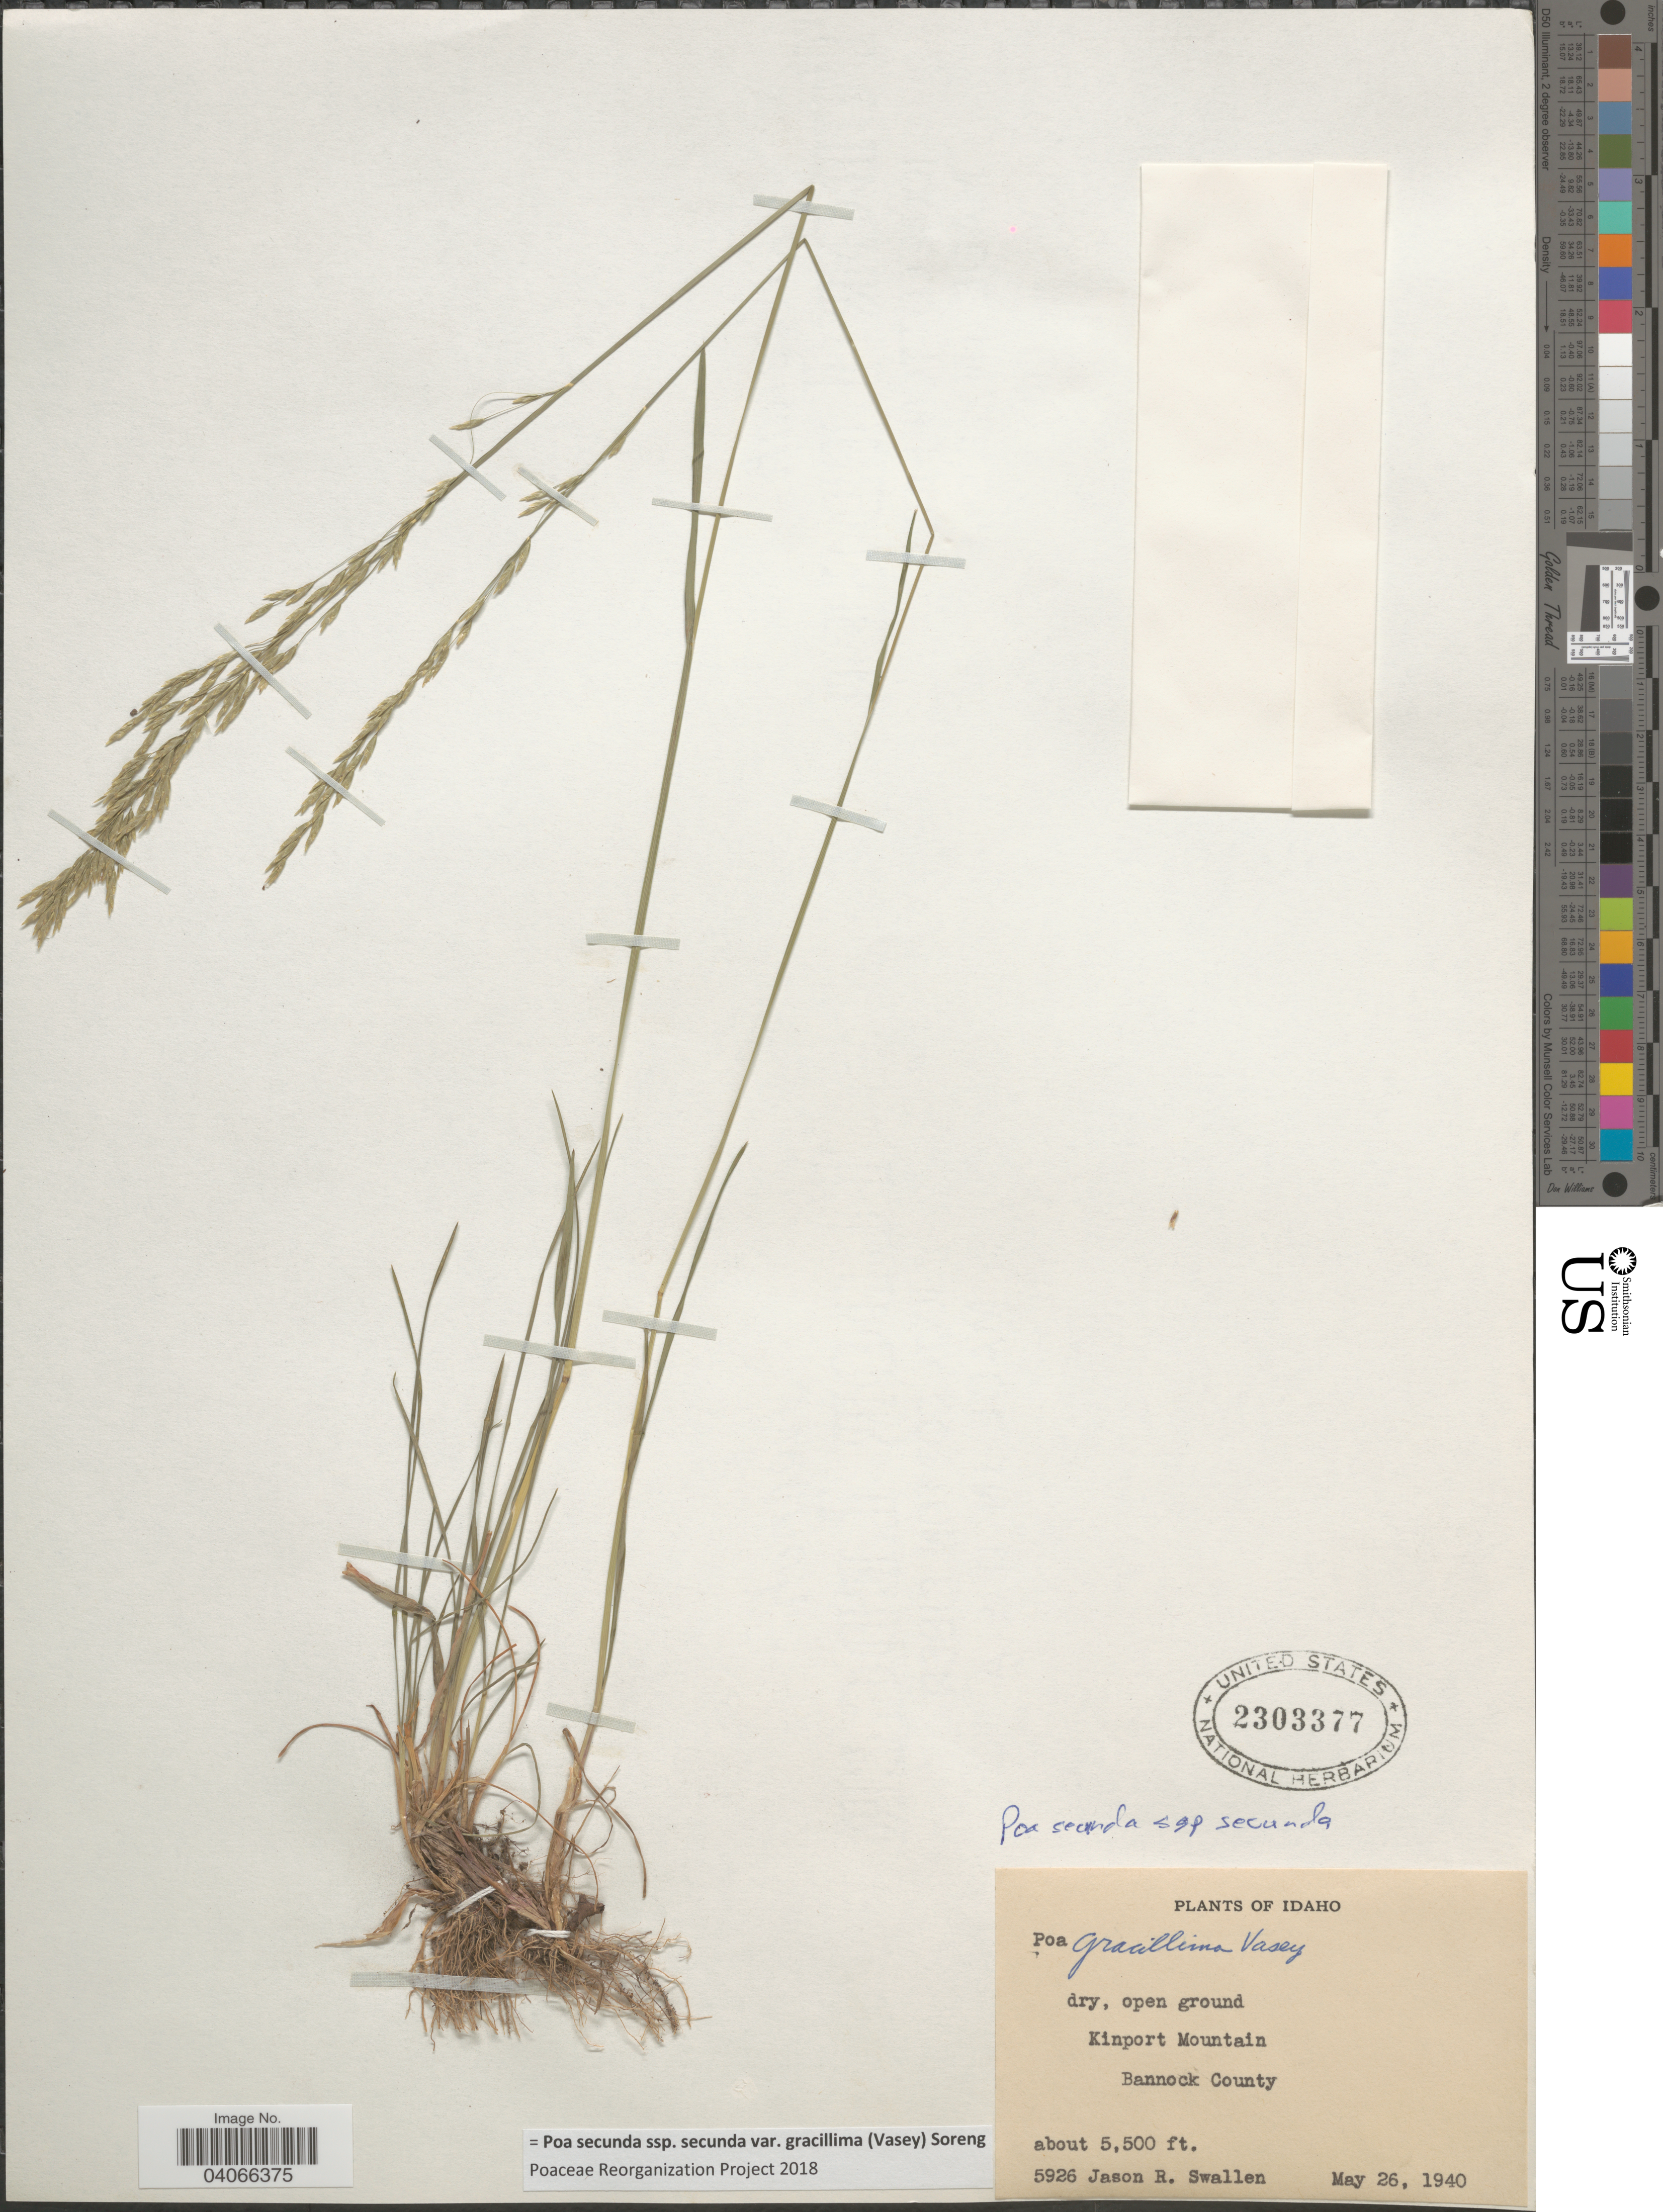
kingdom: Plantae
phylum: Tracheophyta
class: Liliopsida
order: Poales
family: Poaceae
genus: Poa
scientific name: Poa secunda subsp. secunda var. gracillima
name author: (Vasey) Soreng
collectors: J. R. Swallen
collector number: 5926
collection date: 1940-05-26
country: United States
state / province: Idaho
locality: Kinport Mountain. Bannock County.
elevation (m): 1676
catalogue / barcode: US 2303377